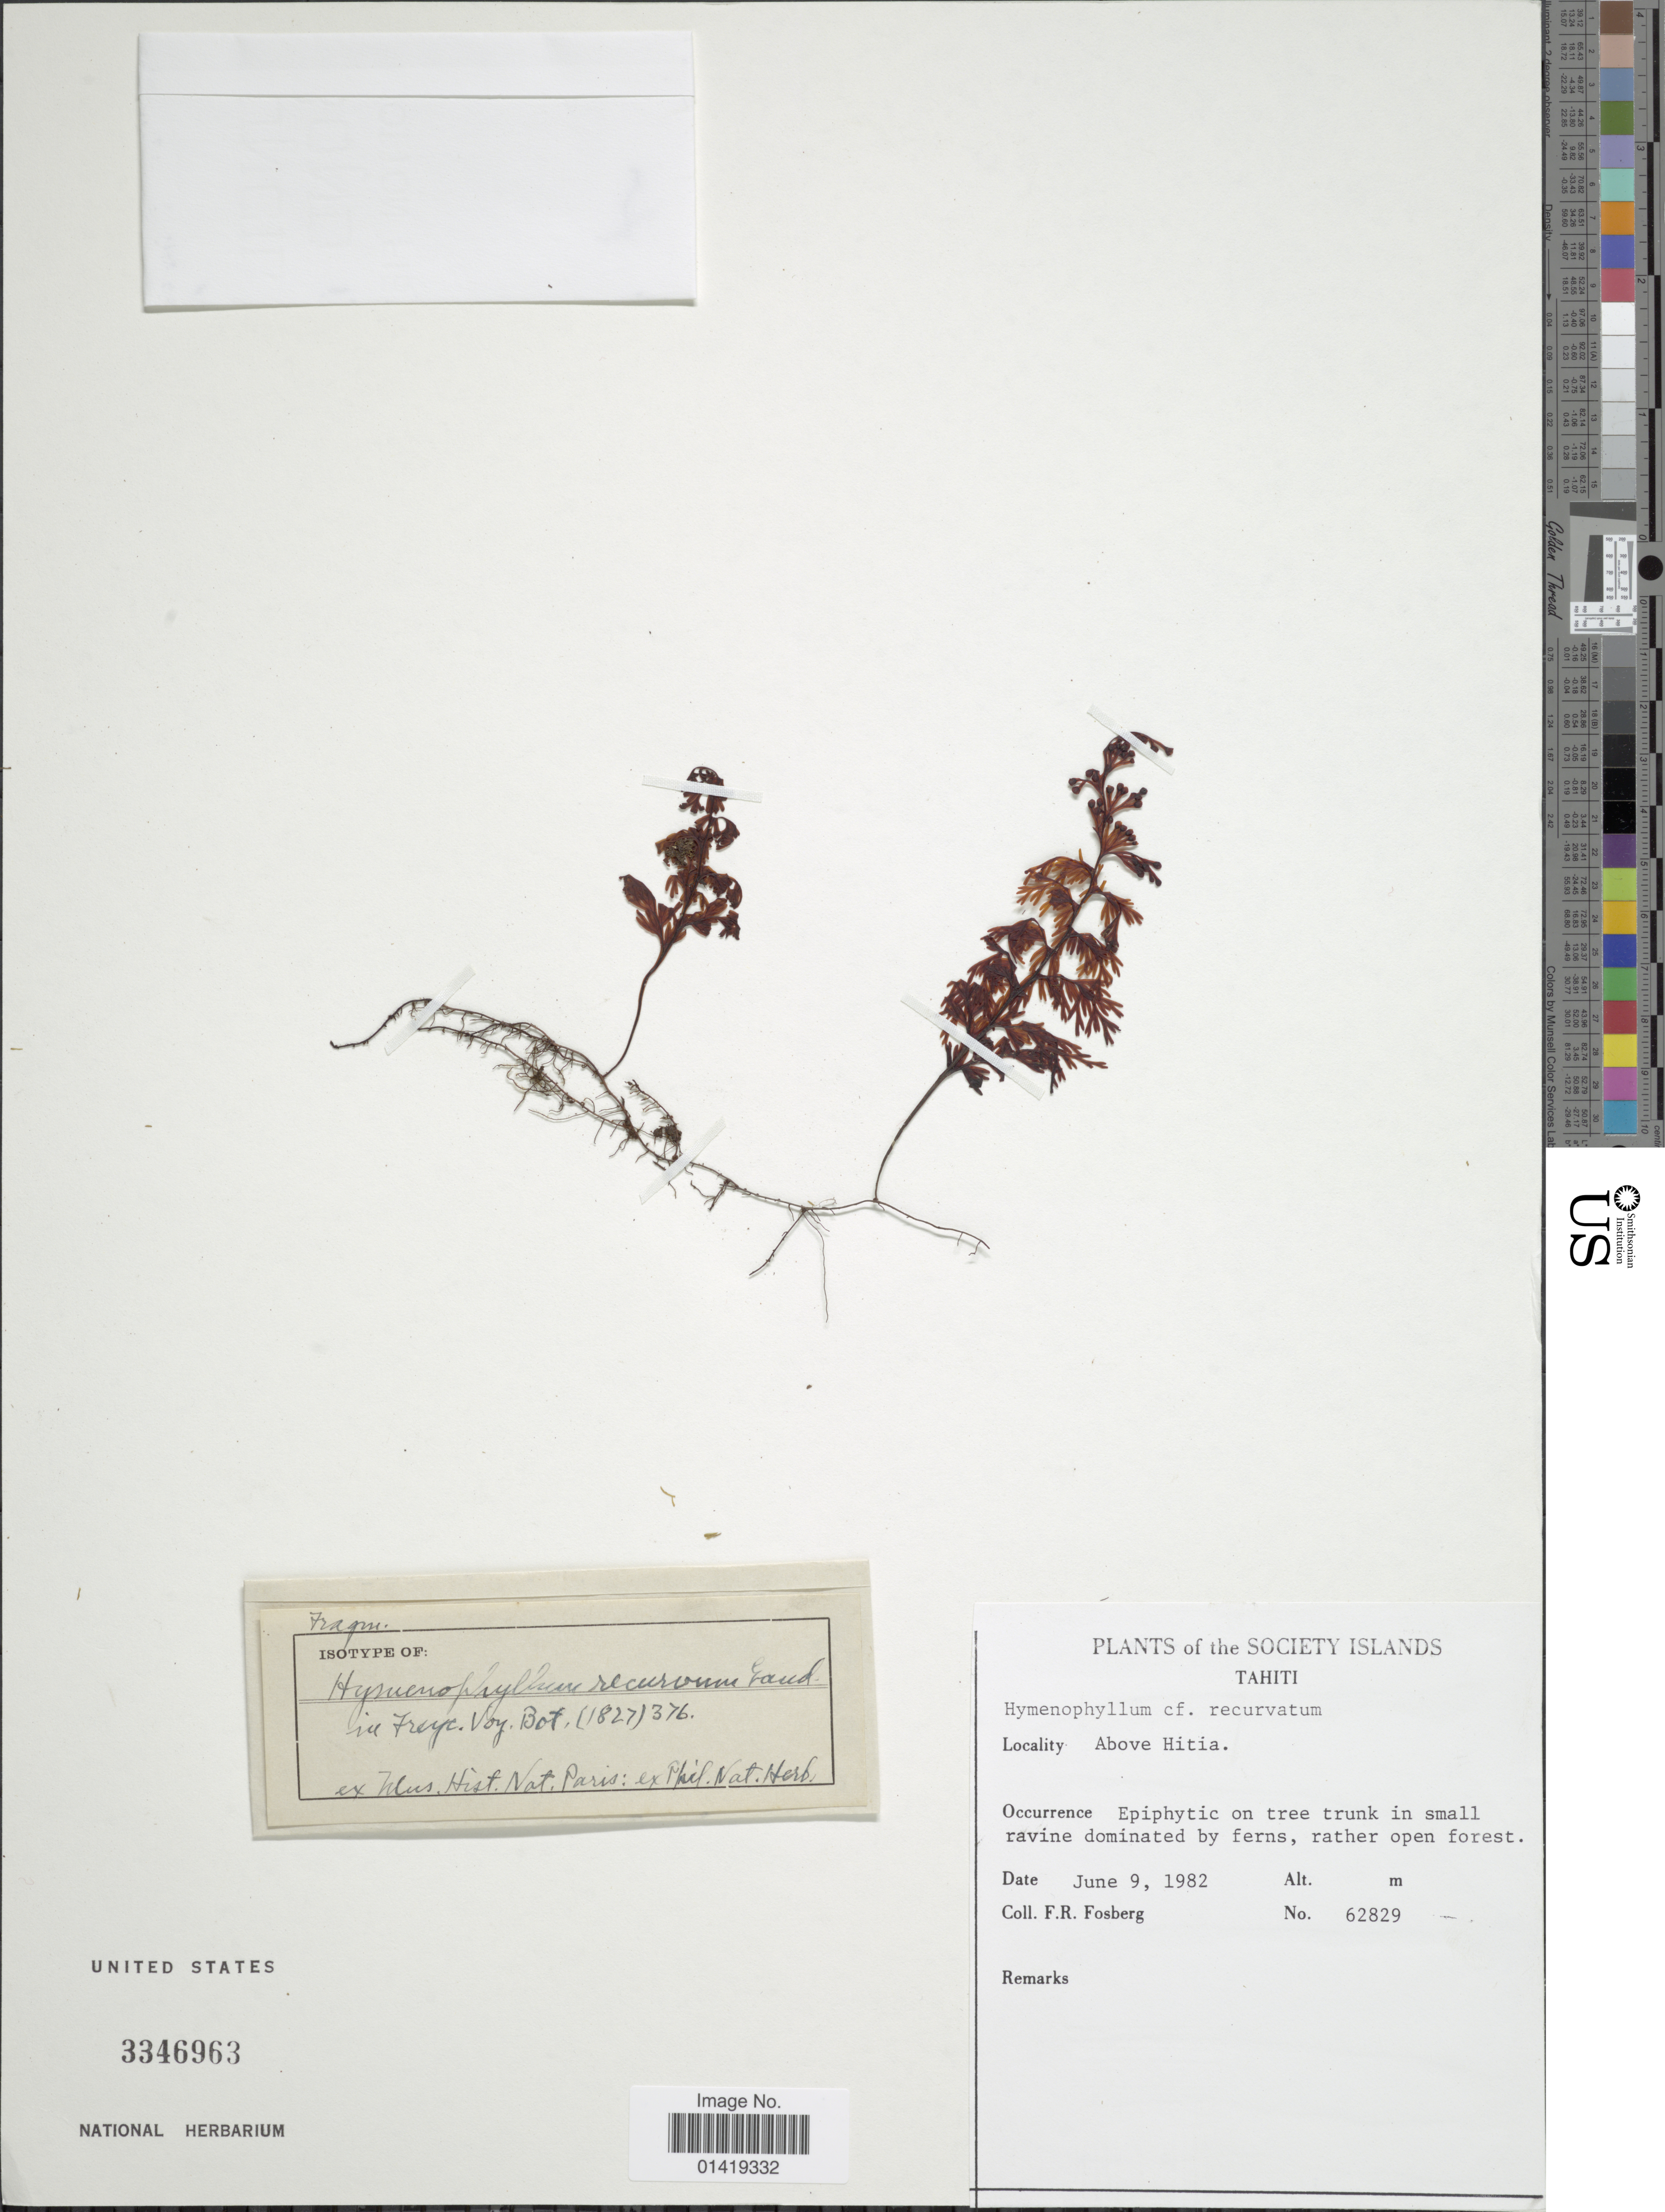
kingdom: Plantae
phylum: Tracheophyta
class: Polypodiopsida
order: Hymenophyllales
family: Hymenophyllaceae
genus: Hymenophyllum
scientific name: Hymenophyllum recurvum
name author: Gaudich.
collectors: F. R. Fosberg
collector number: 62829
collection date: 1982-06-09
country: French Polynesia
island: Tahiti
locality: Society Islands Tahiti above Hitia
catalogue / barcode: US 3346963